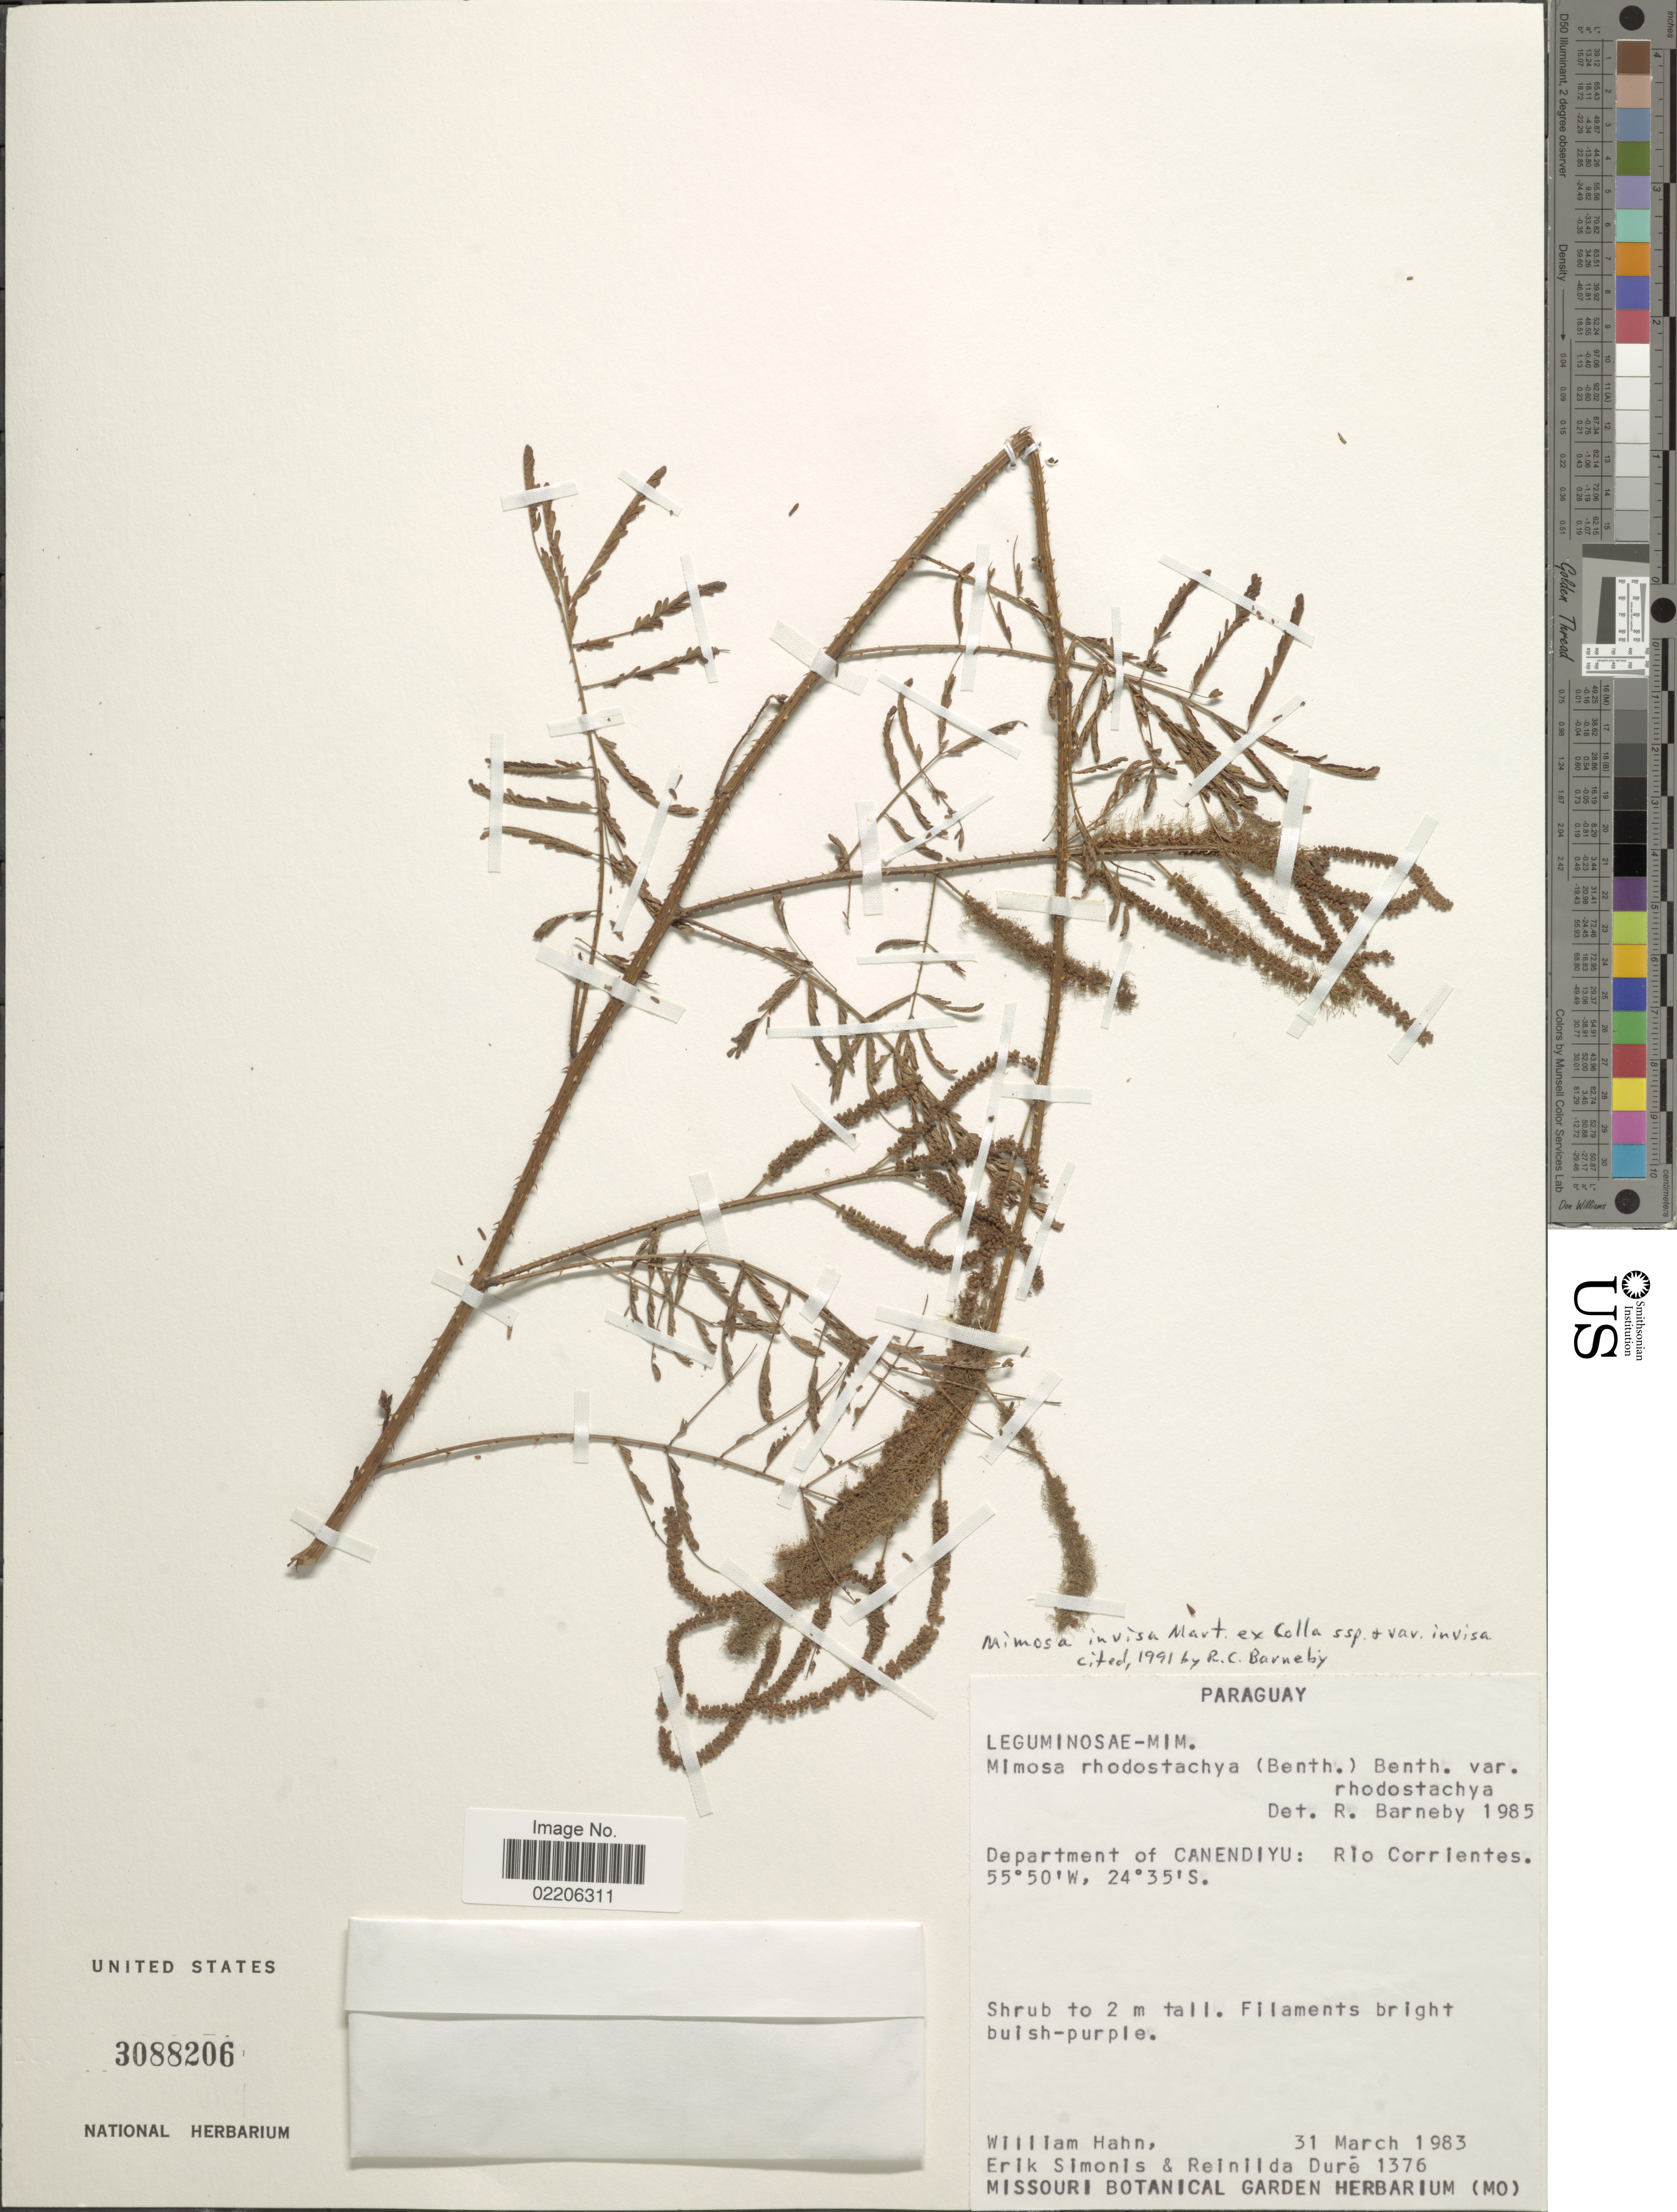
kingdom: Plantae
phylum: Tracheophyta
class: Magnoliopsida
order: Fabales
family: Fabaceae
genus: Mimosa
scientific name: Mimosa invisa var. invisa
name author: Mart. ex Colla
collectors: W. Hahn, E. Simonis & R. Duré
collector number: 1376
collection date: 1983-03-31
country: Paraguay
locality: Department of Canendiyu: Río Corrientes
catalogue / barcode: US 3088206